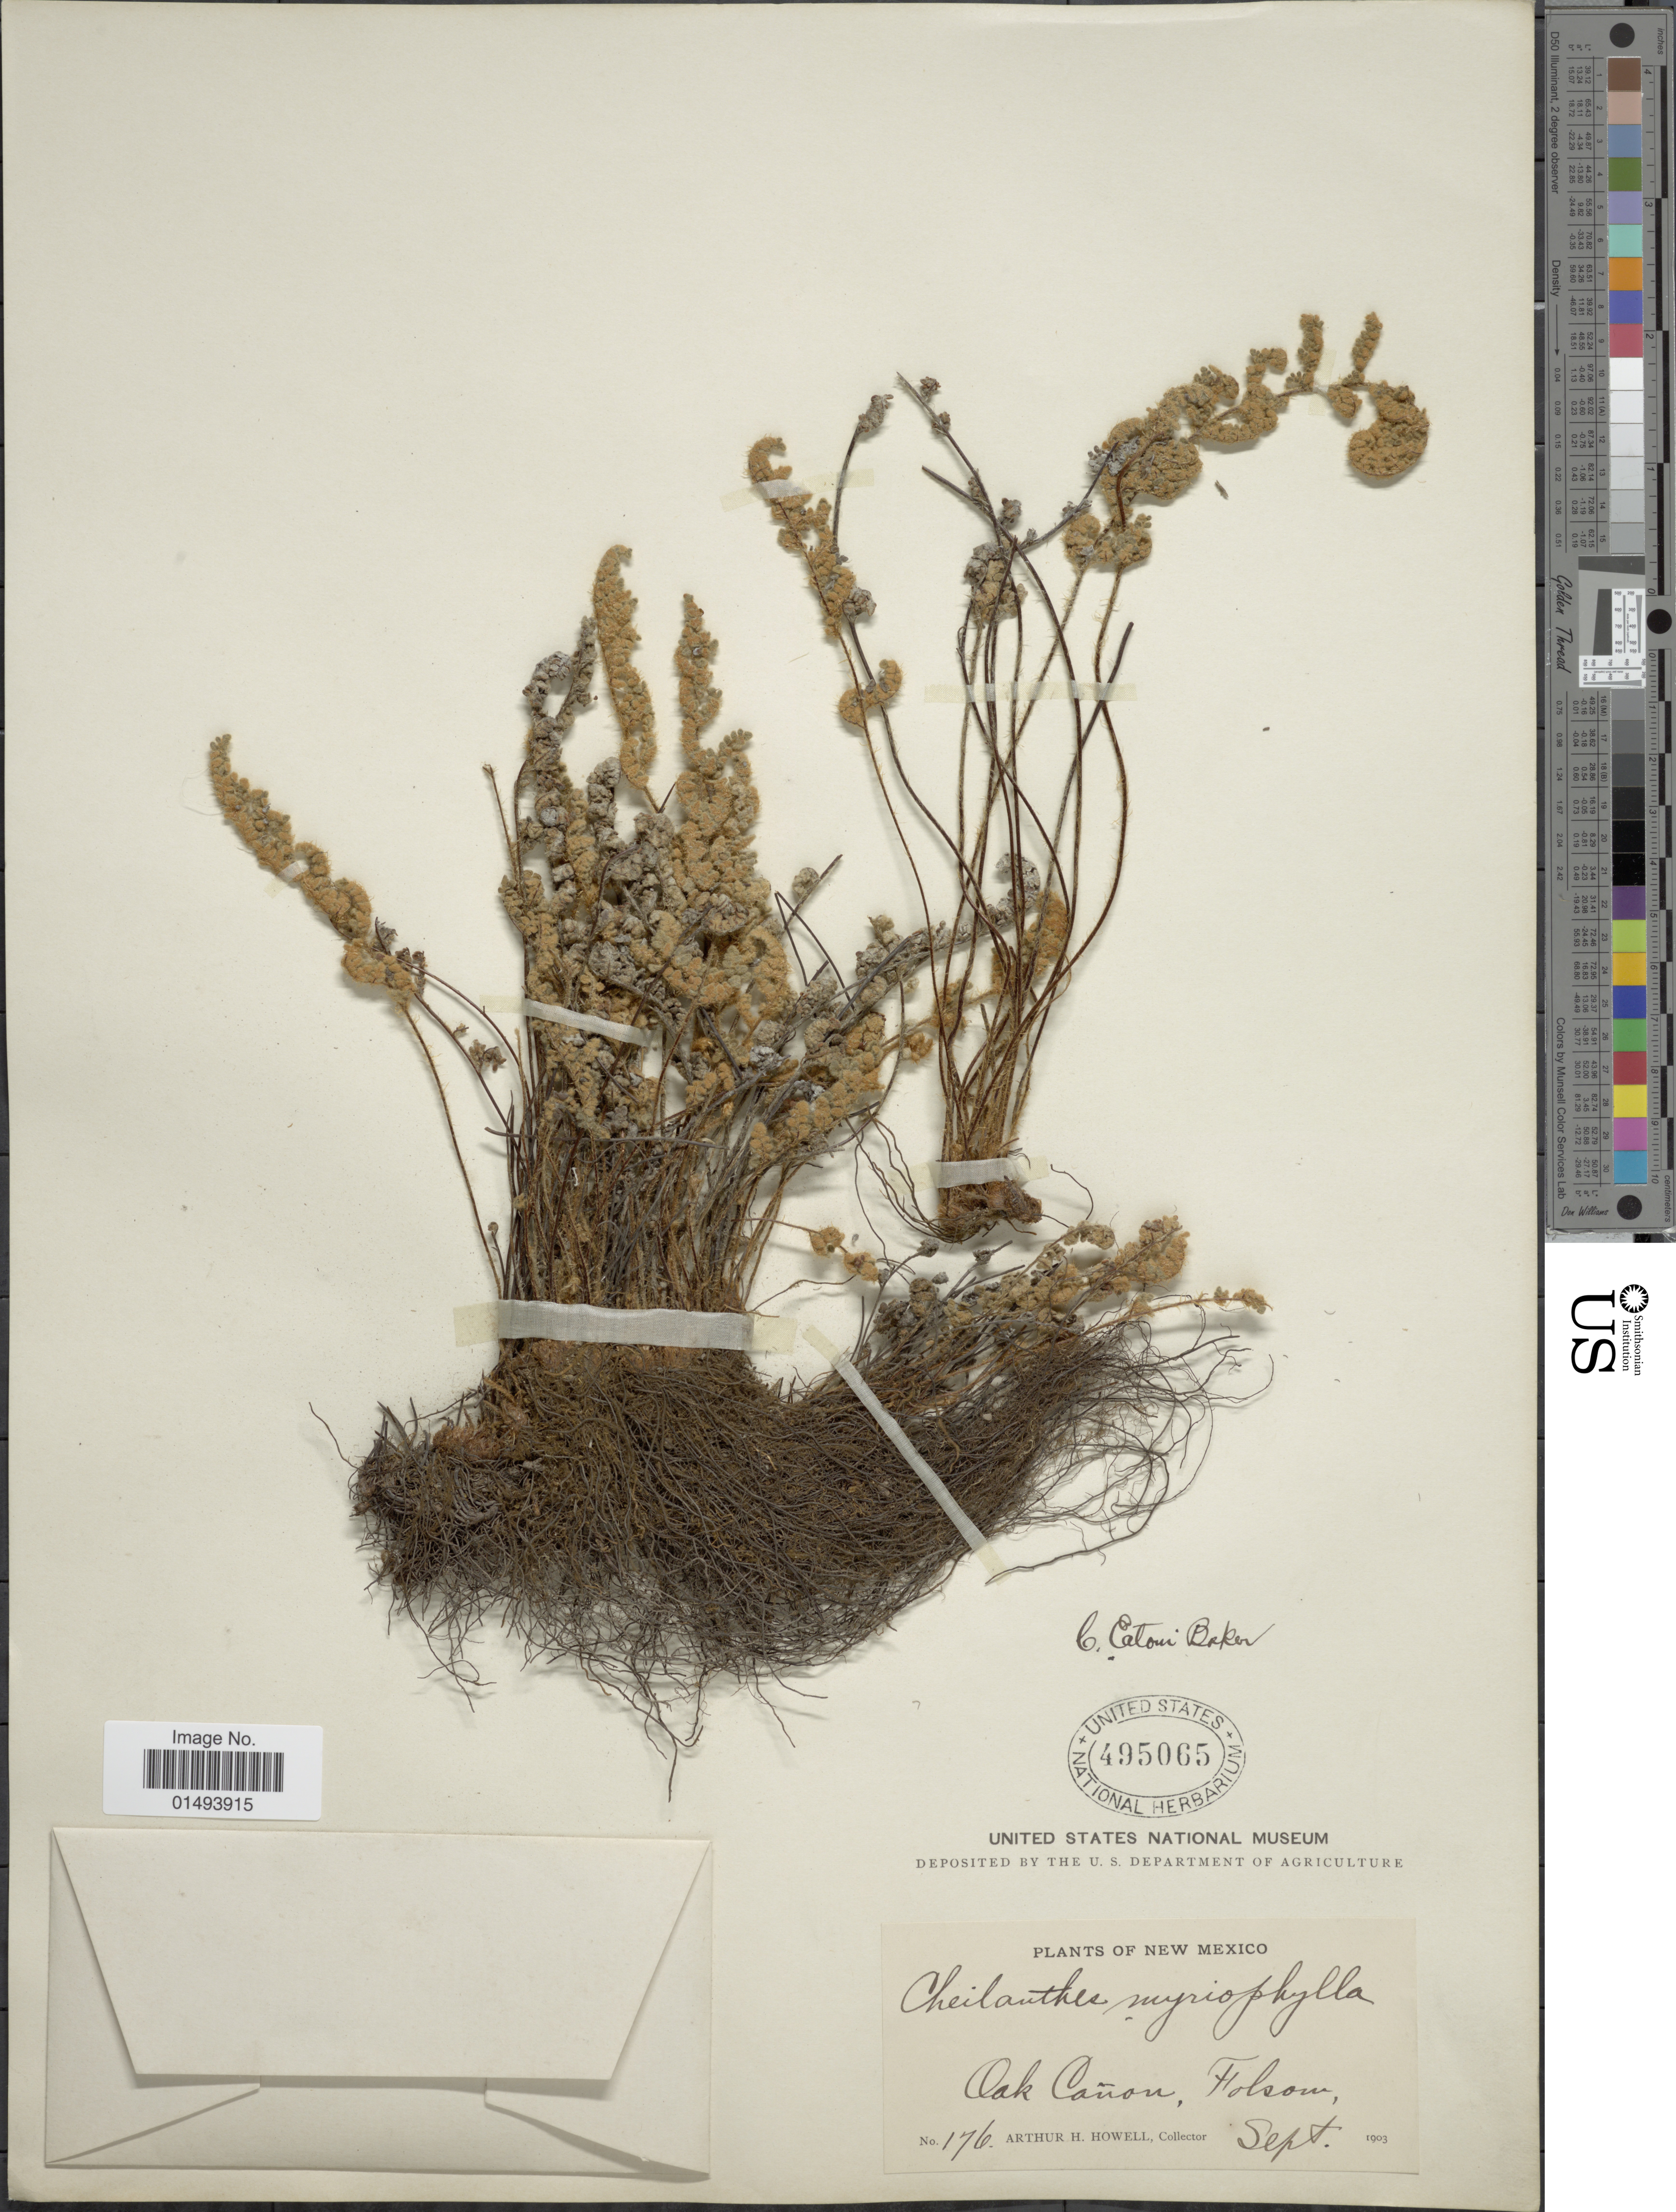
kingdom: Plantae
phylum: Tracheophyta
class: Polypodiopsida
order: Polypodiales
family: Pteridaceae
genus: Myriopteris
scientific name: Myriopteris rufa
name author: Fée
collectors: A. H. Howell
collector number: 176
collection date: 1903-09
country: United States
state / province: New Mexico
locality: Oak Cañon, Folsom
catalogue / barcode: US 495065